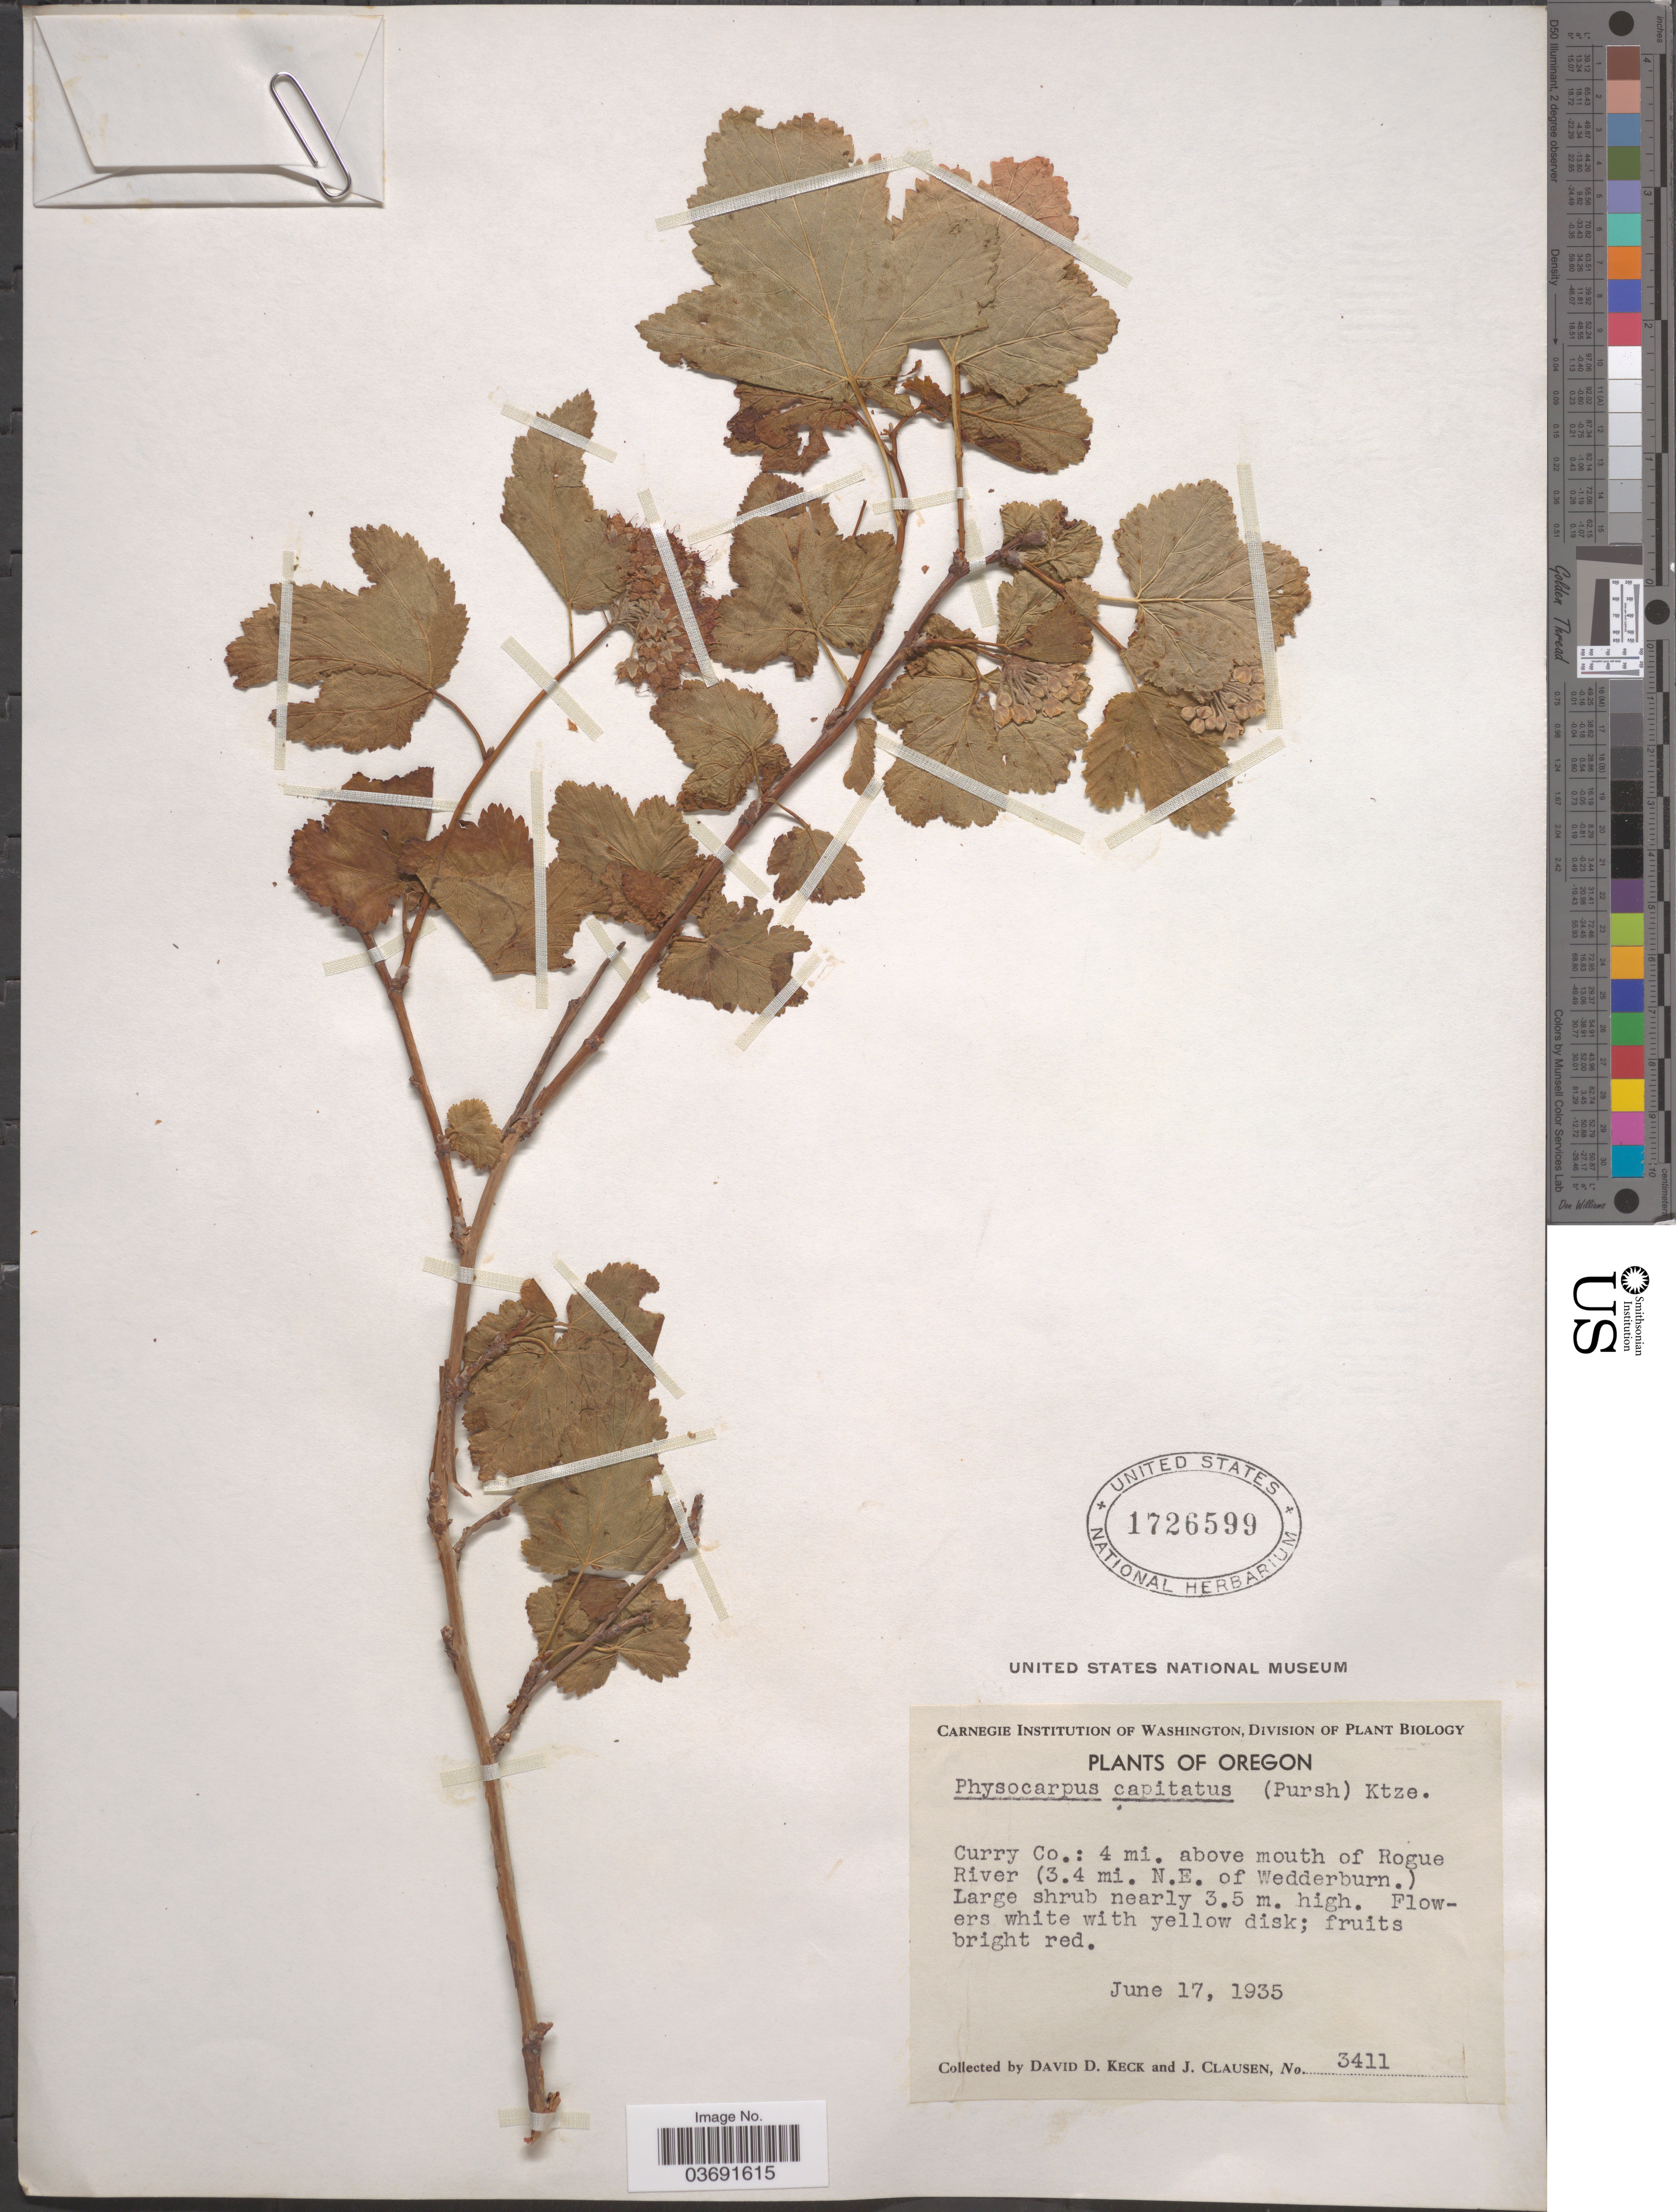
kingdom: Plantae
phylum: Tracheophyta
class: Magnoliopsida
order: Rosales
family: Rosaceae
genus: Physocarpus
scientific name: Physocarpus capitatus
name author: (Pursh) Kuntze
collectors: D. D. Keck & J. Clausen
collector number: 3411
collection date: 1935-06-17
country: United States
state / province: Oregon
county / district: Curry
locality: Curry Co.: 4 mi. above mouth of Rogue River (3.4 mi. N.E. of Wedderburn.).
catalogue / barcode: US 1726599